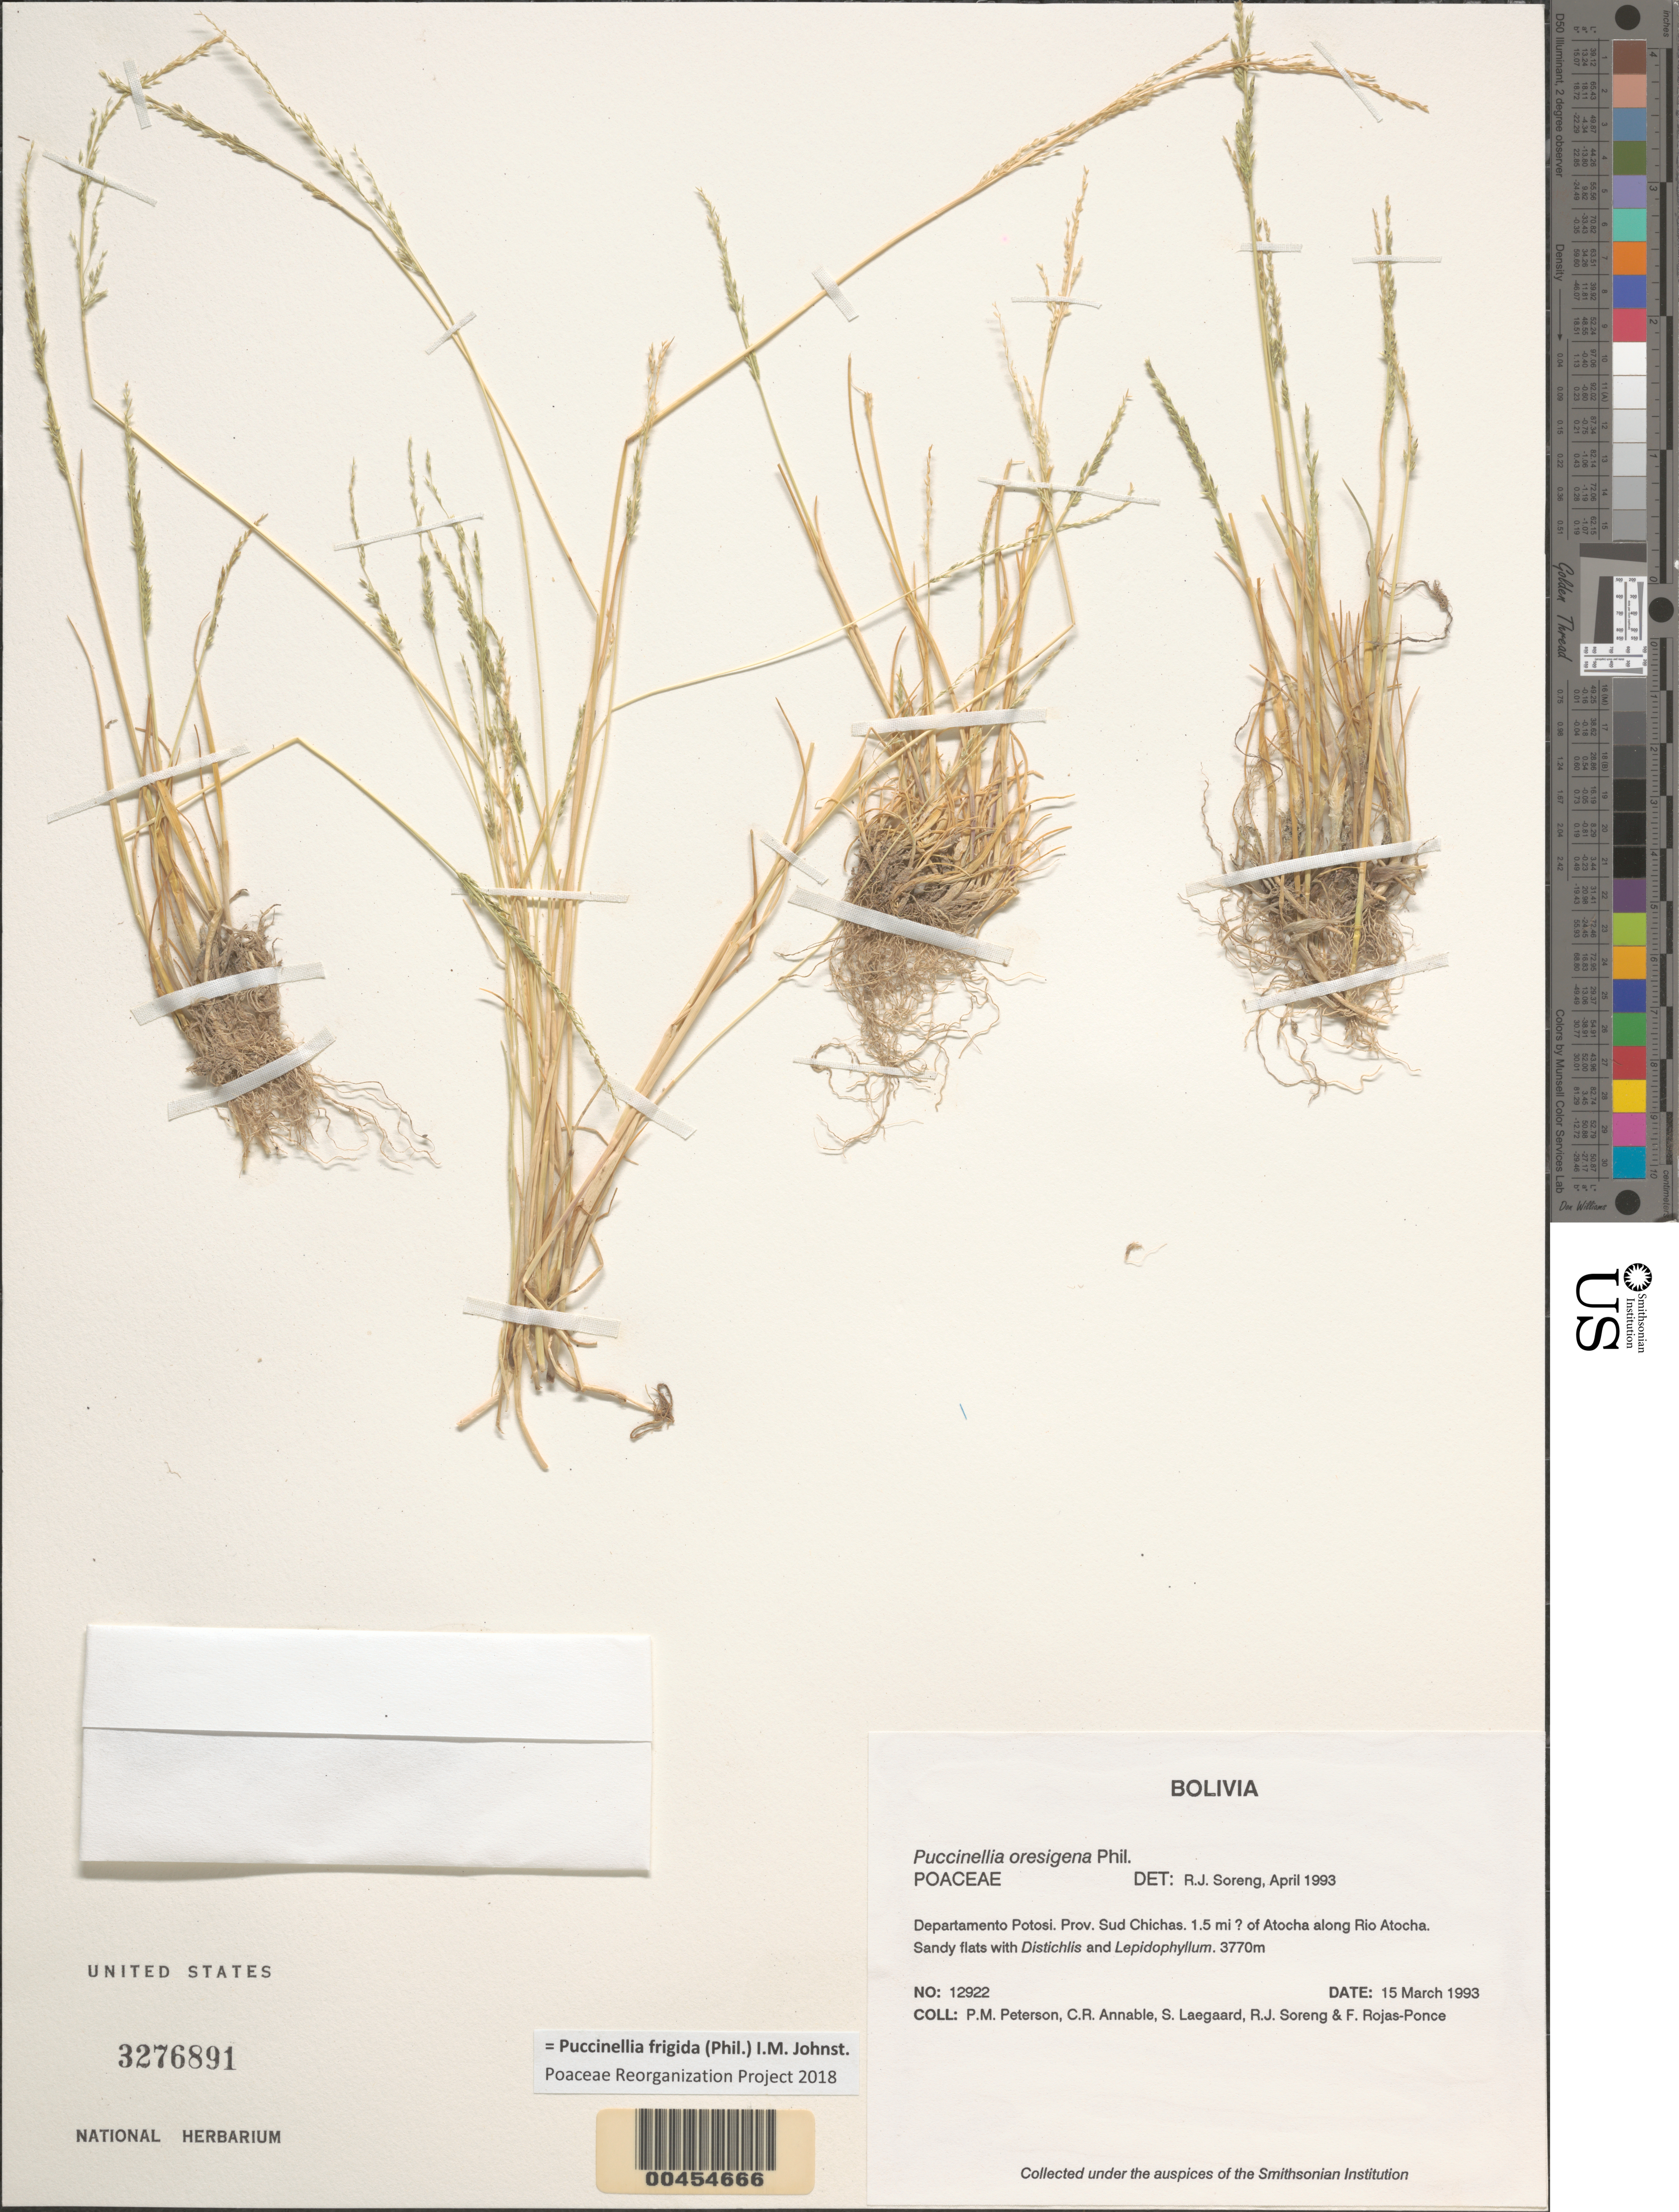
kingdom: Plantae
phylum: Tracheophyta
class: Liliopsida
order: Poales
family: Poaceae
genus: Puccinellia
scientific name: Puccinellia frigida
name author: (Phil.) I.M. Johnst.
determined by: Poaceae Reorganization Project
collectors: P. M. Peterson, C. R. Annable, S. Lægaard, R. J. Soreng & F. Rojas-Ponce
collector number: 12922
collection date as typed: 15 Mar 1993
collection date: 1993-03-15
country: Bolivia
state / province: Potosí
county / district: Sud Chichas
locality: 1.5 mi ? of Atocha along Rio Atocha.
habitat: Sandy flats with Distichlis and Lepidophyllum.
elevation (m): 3770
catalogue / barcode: US 3276891